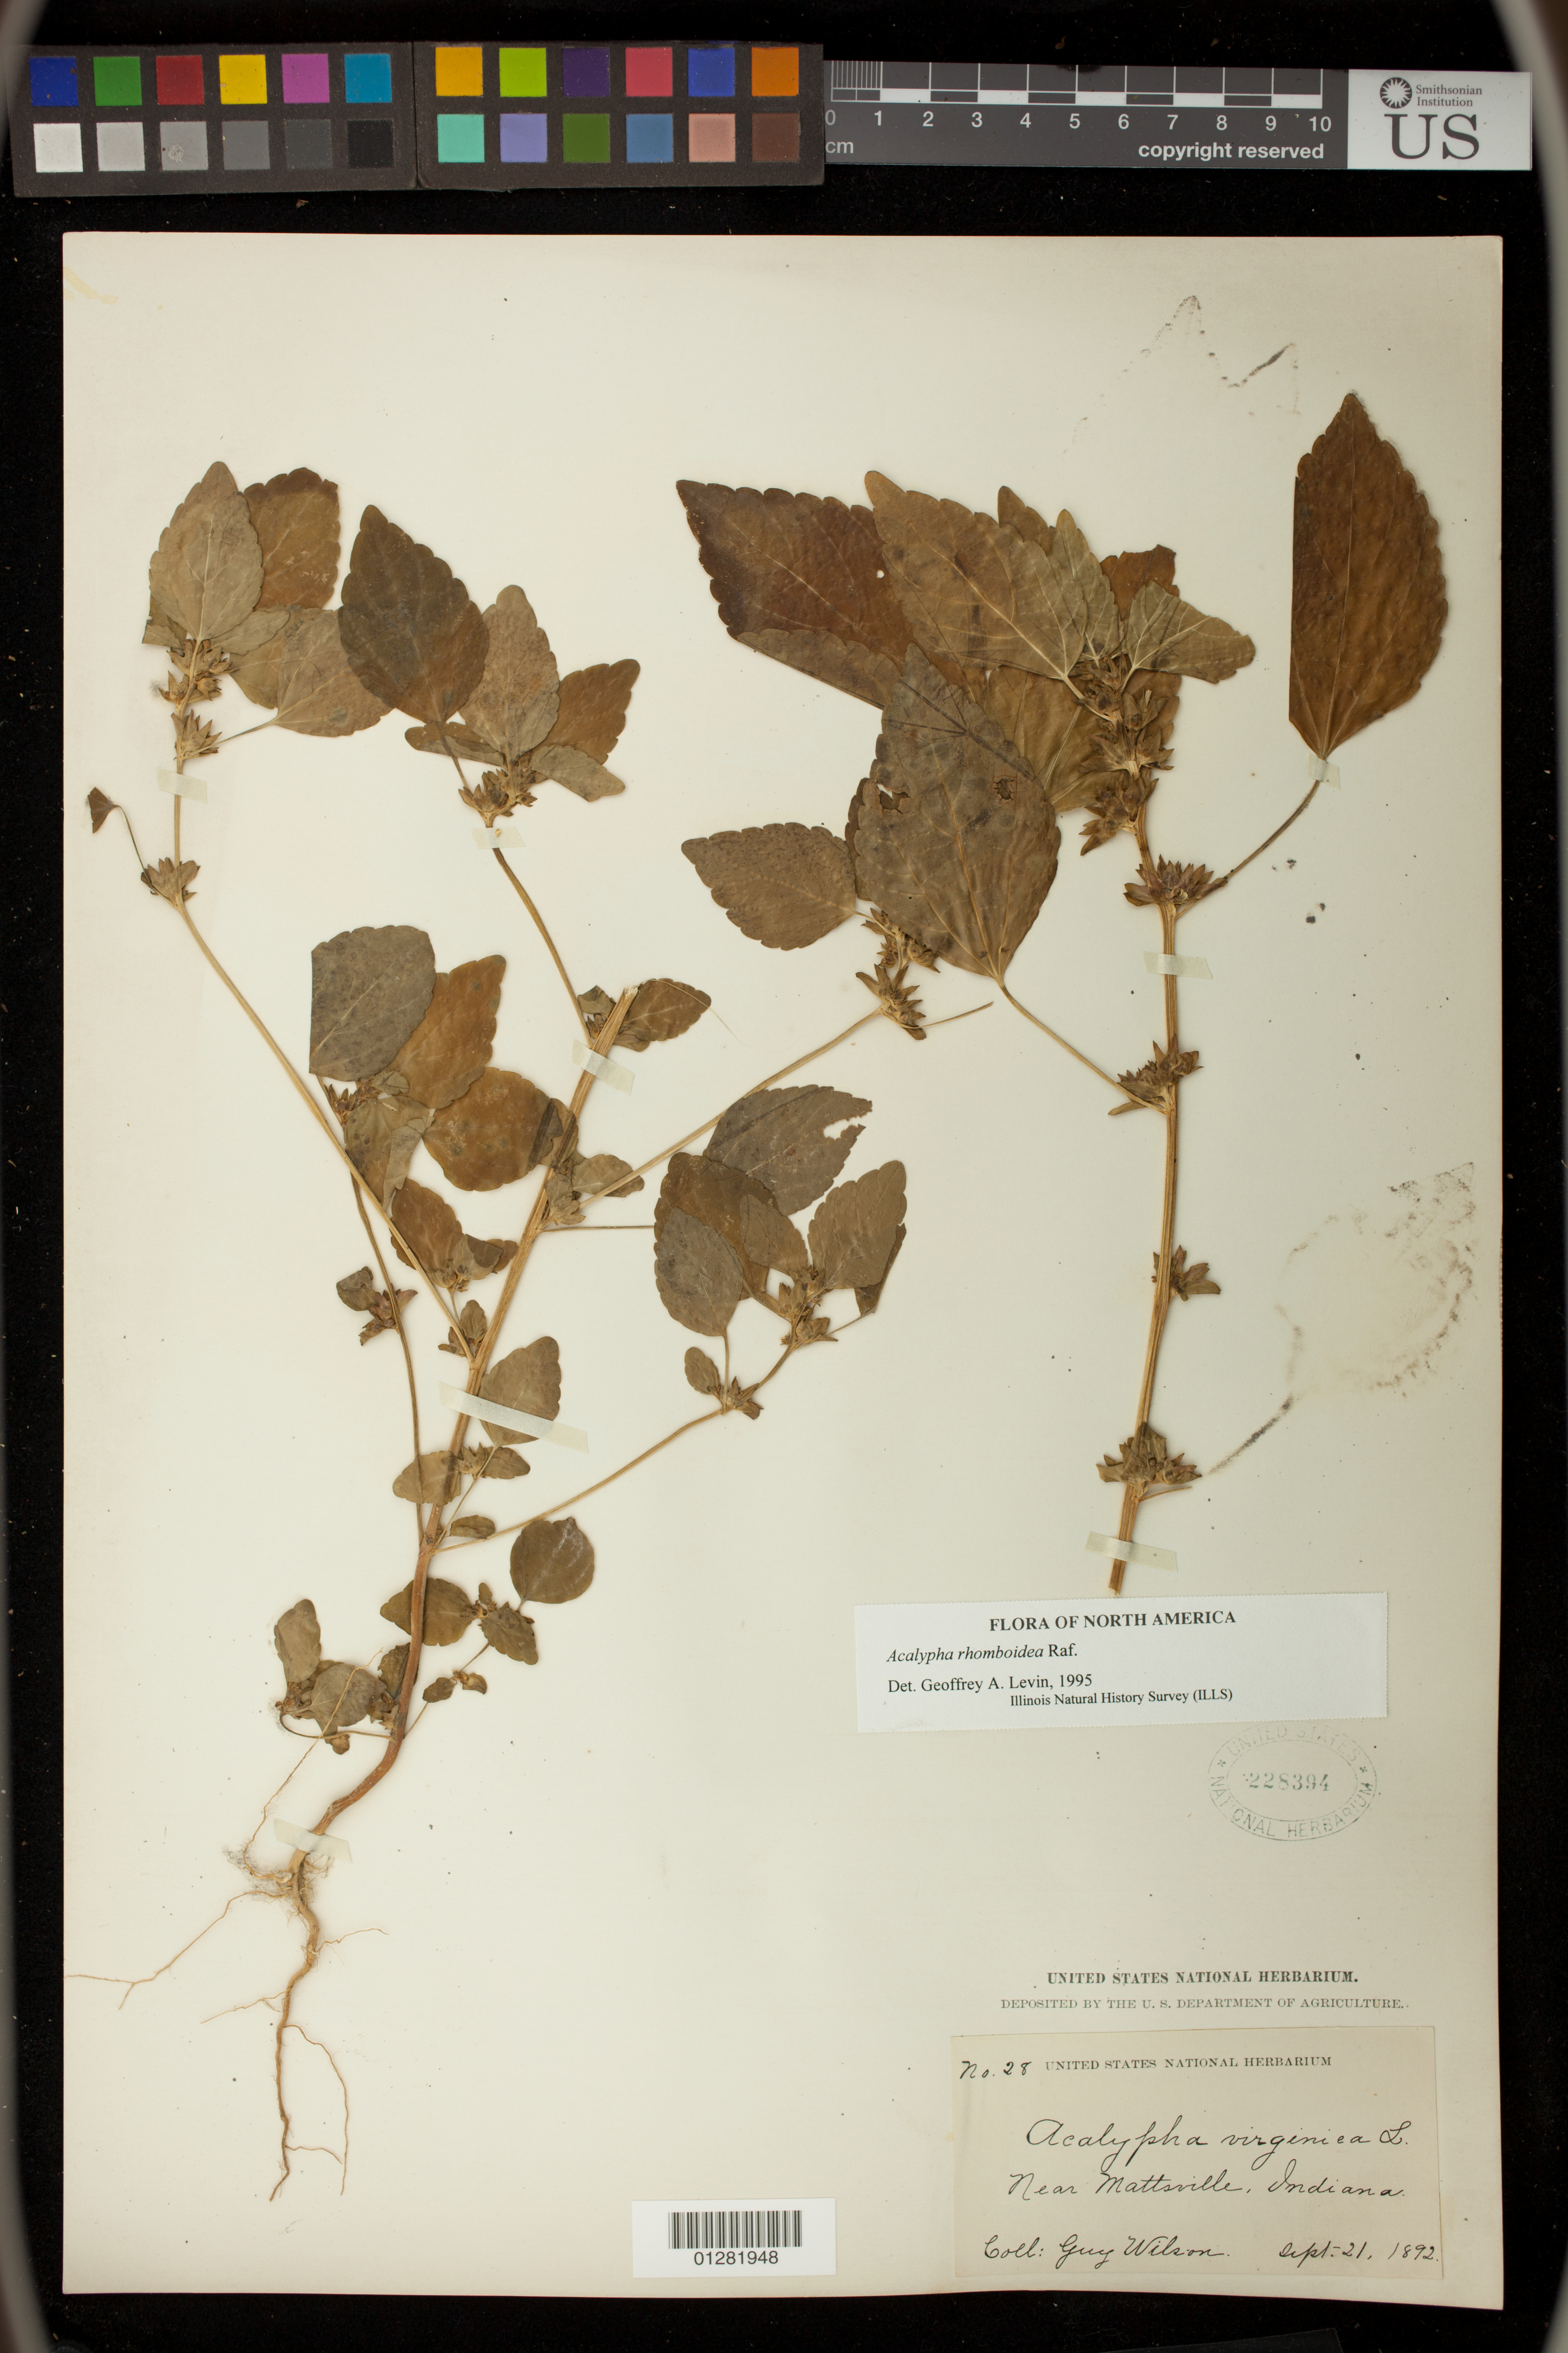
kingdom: Plantae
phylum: Tracheophyta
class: Magnoliopsida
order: Malpighiales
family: Euphorbiaceae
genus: Acalypha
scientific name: Acalypha rhomboidea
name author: Raf.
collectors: G. Wilson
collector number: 28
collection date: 1892-09-21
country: United States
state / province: Indiana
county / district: Hamilton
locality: Near Mattsville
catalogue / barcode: US 228394